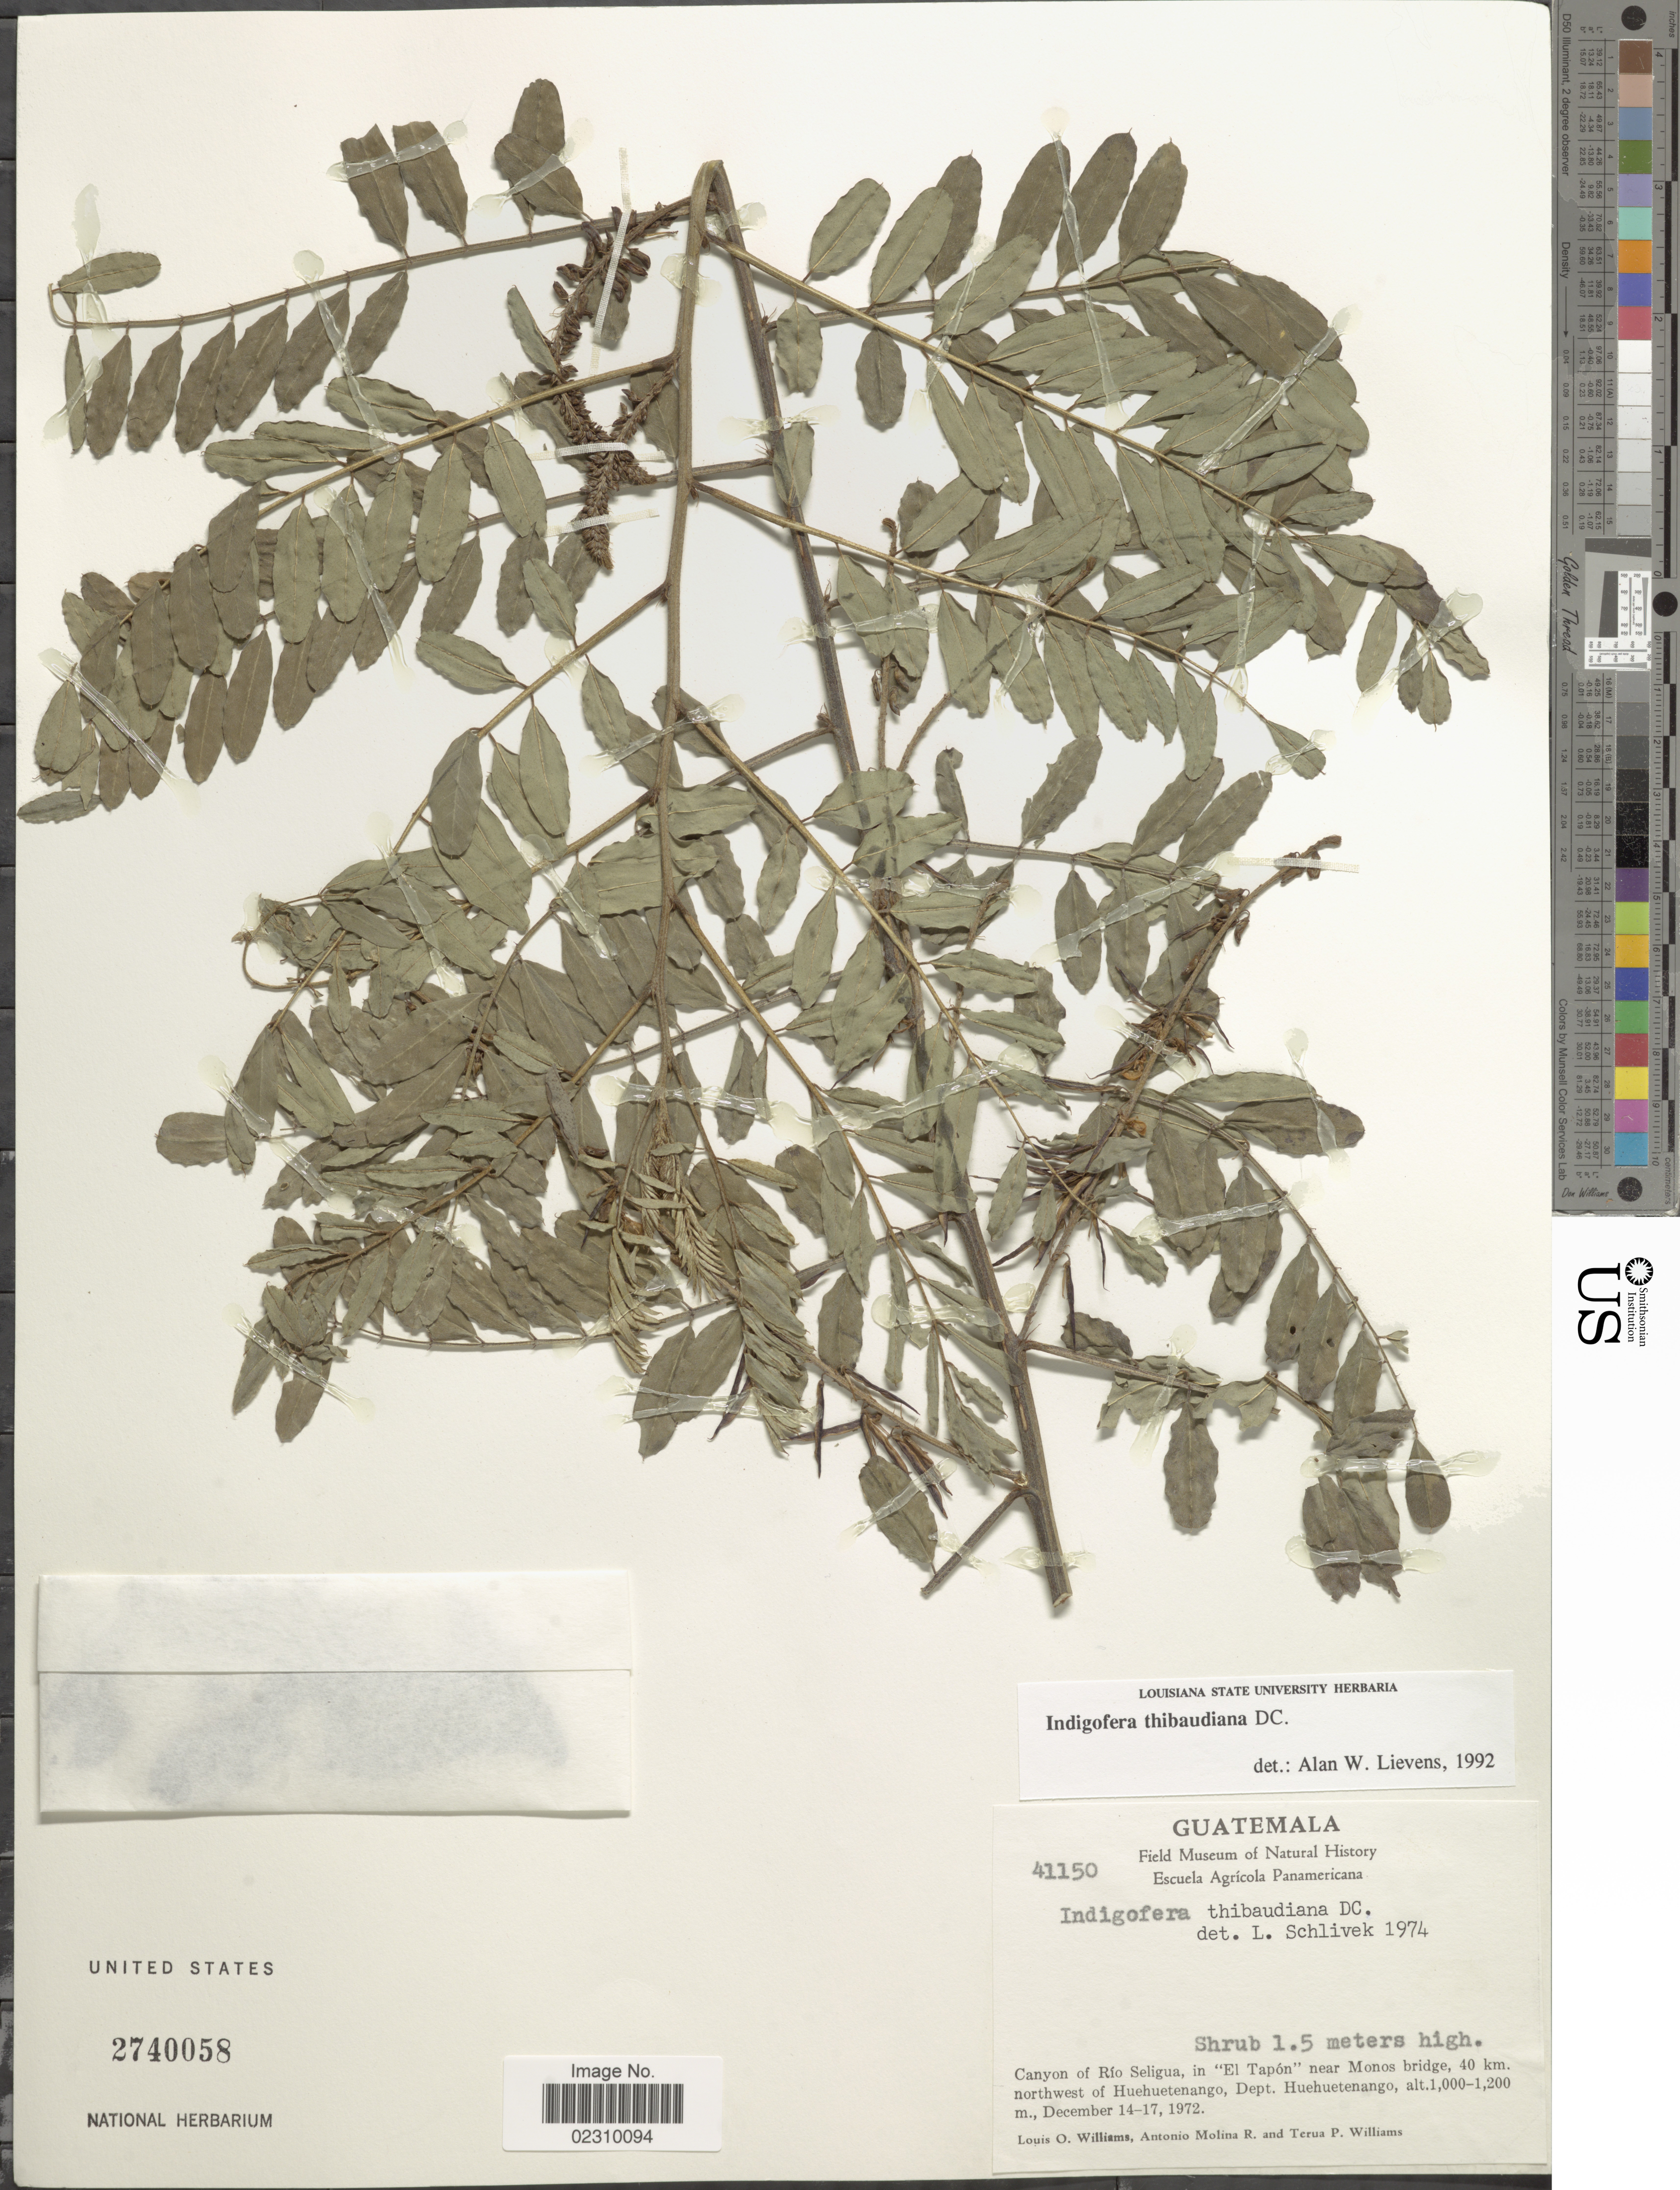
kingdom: Plantae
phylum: Tracheophyta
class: Magnoliopsida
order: Fabales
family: Fabaceae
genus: Indigofera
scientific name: Indigofera thibaudiana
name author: DC.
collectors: L. O. Williams, A. Molina R. & T. P. Williams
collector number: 41150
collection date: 1972-12-14/1972-12-17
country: Guatemala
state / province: Huehuetenango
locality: Canyon of Rio Seligua, in "El Tapon" near Monos bridge, 40 km. northwest of Huehuetenango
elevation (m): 1000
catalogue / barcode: US 2740058